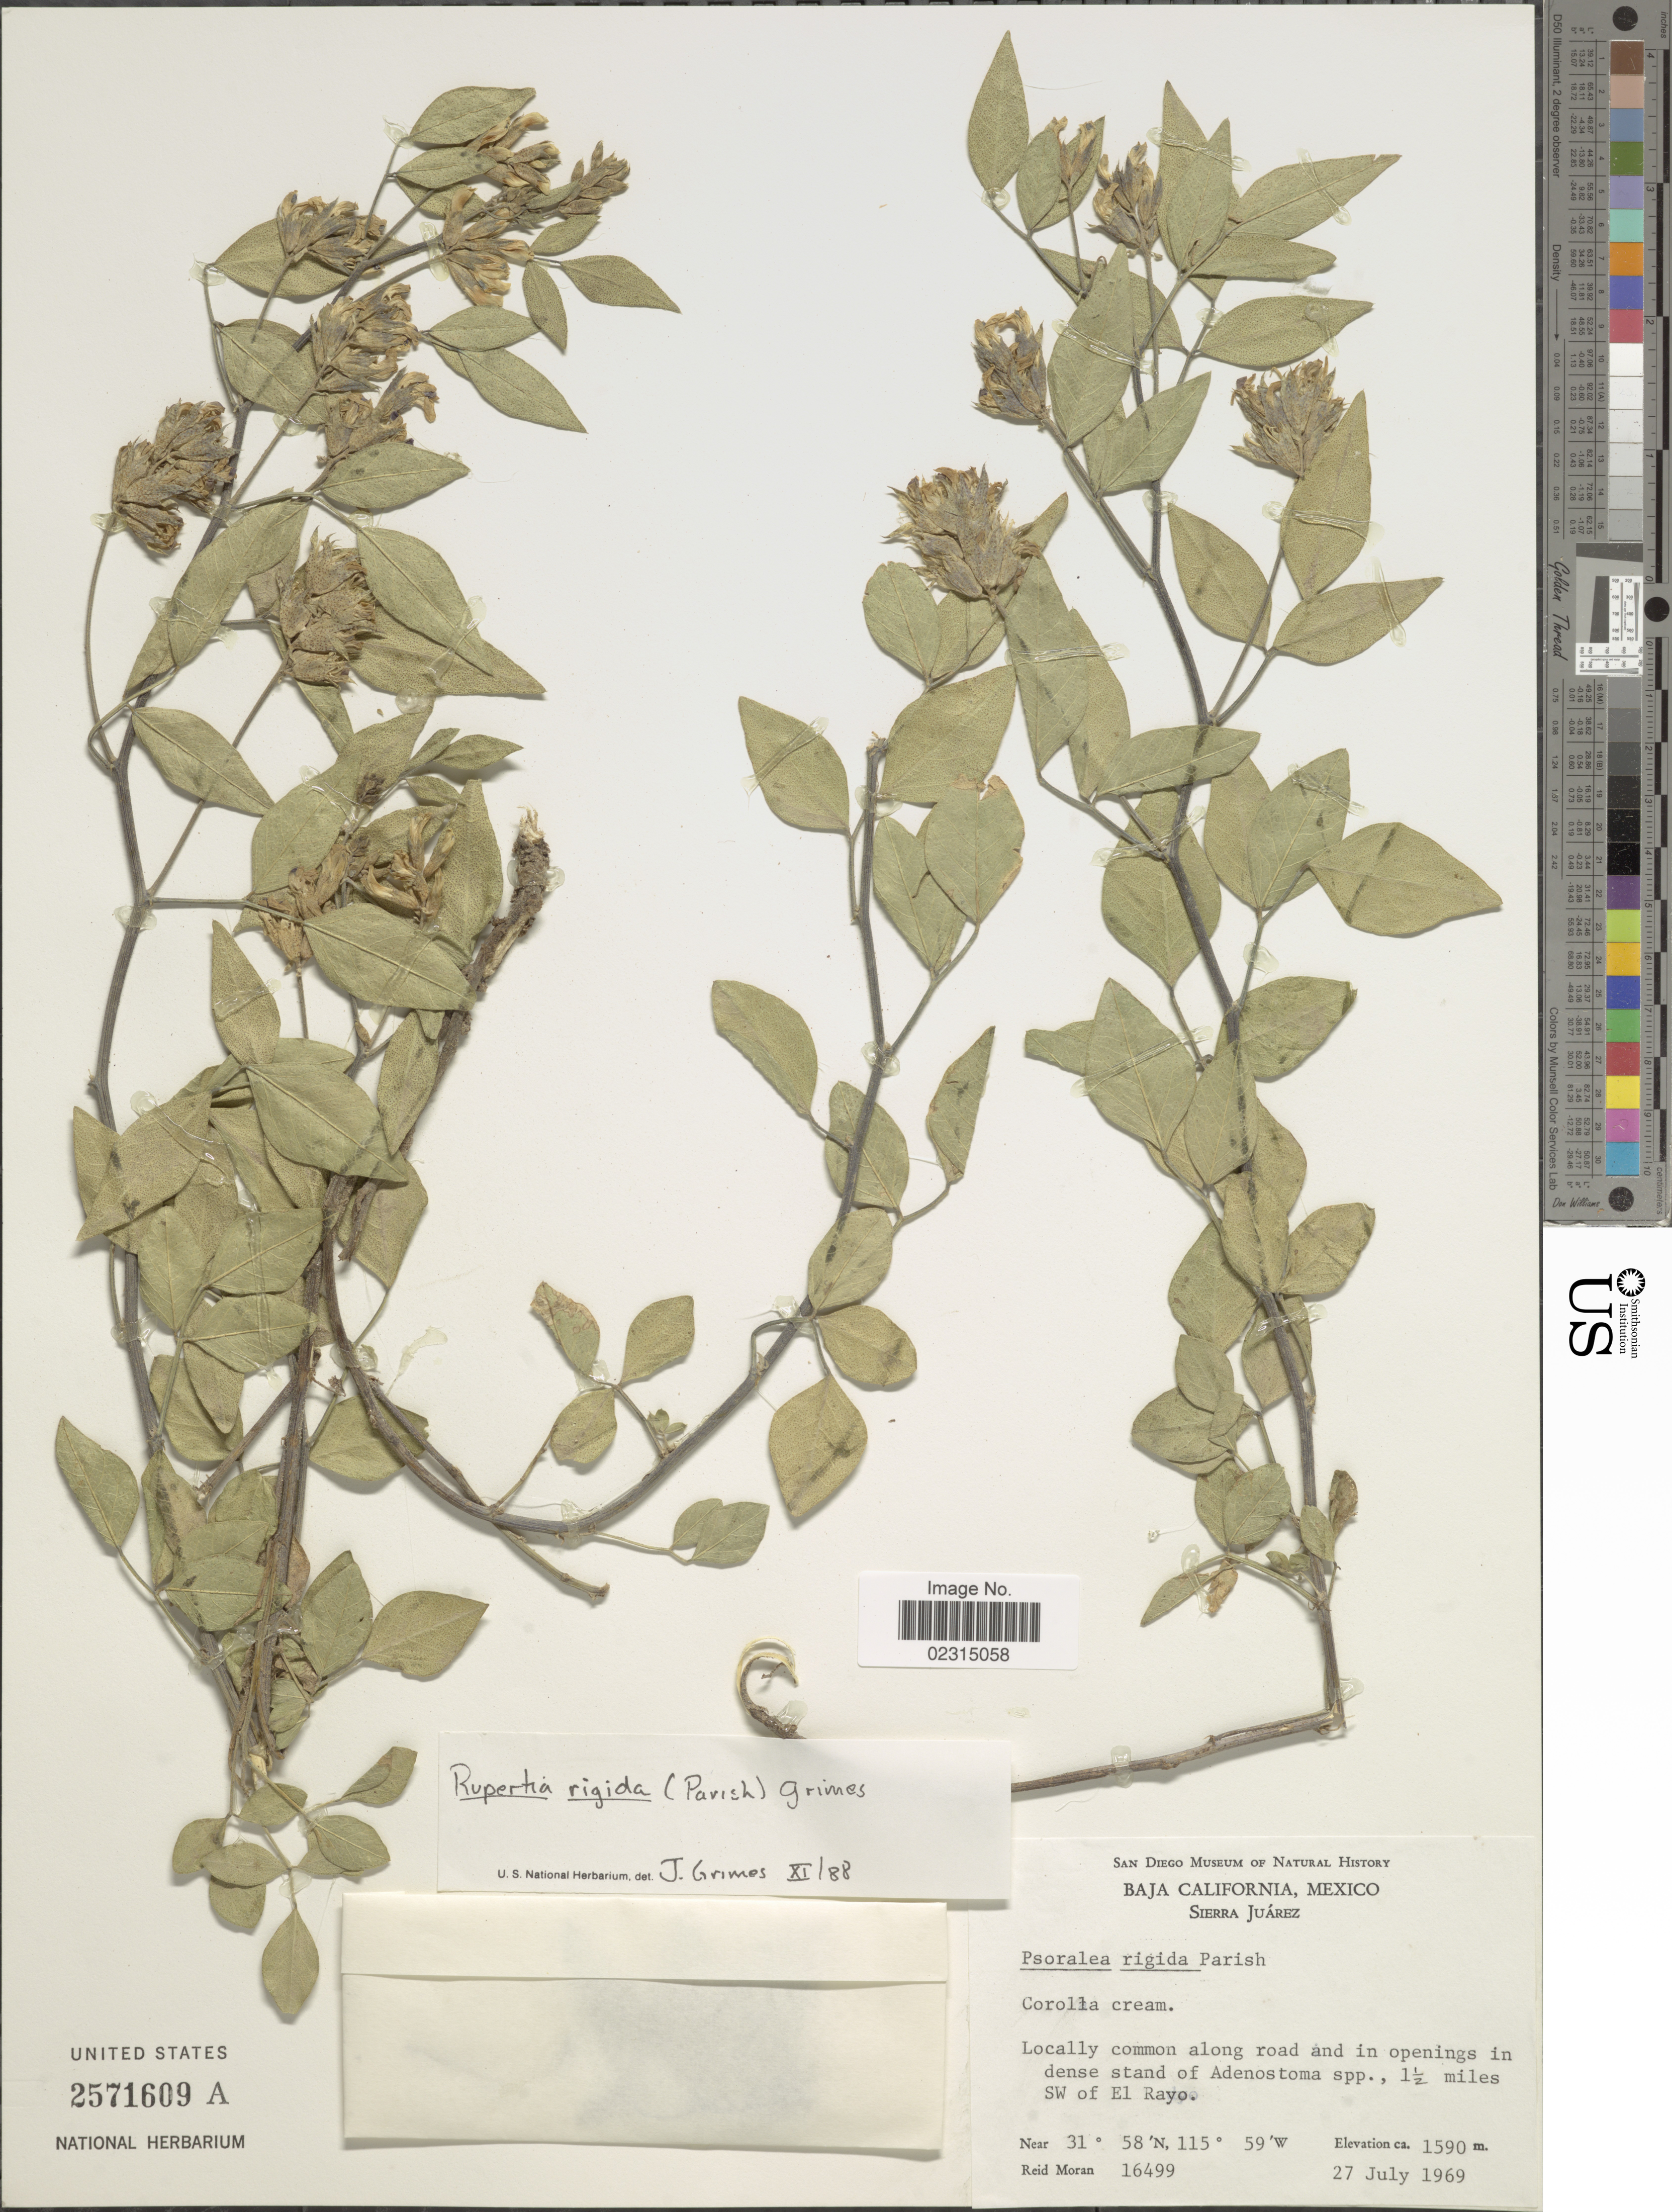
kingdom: Plantae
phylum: Tracheophyta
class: Magnoliopsida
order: Fabales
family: Fabaceae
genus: Rupertia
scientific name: Rupertia rigida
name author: (Parish) J.W. Grimes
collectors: R. V. Moran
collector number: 16499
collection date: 1969-07-27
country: Mexico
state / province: Baja California Norte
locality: Sierra Juárez, Locally common along road and in openings in dense stand of Adenostoma spp., 1½ miles SW of El Rayo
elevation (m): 1590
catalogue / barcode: US 2571609A